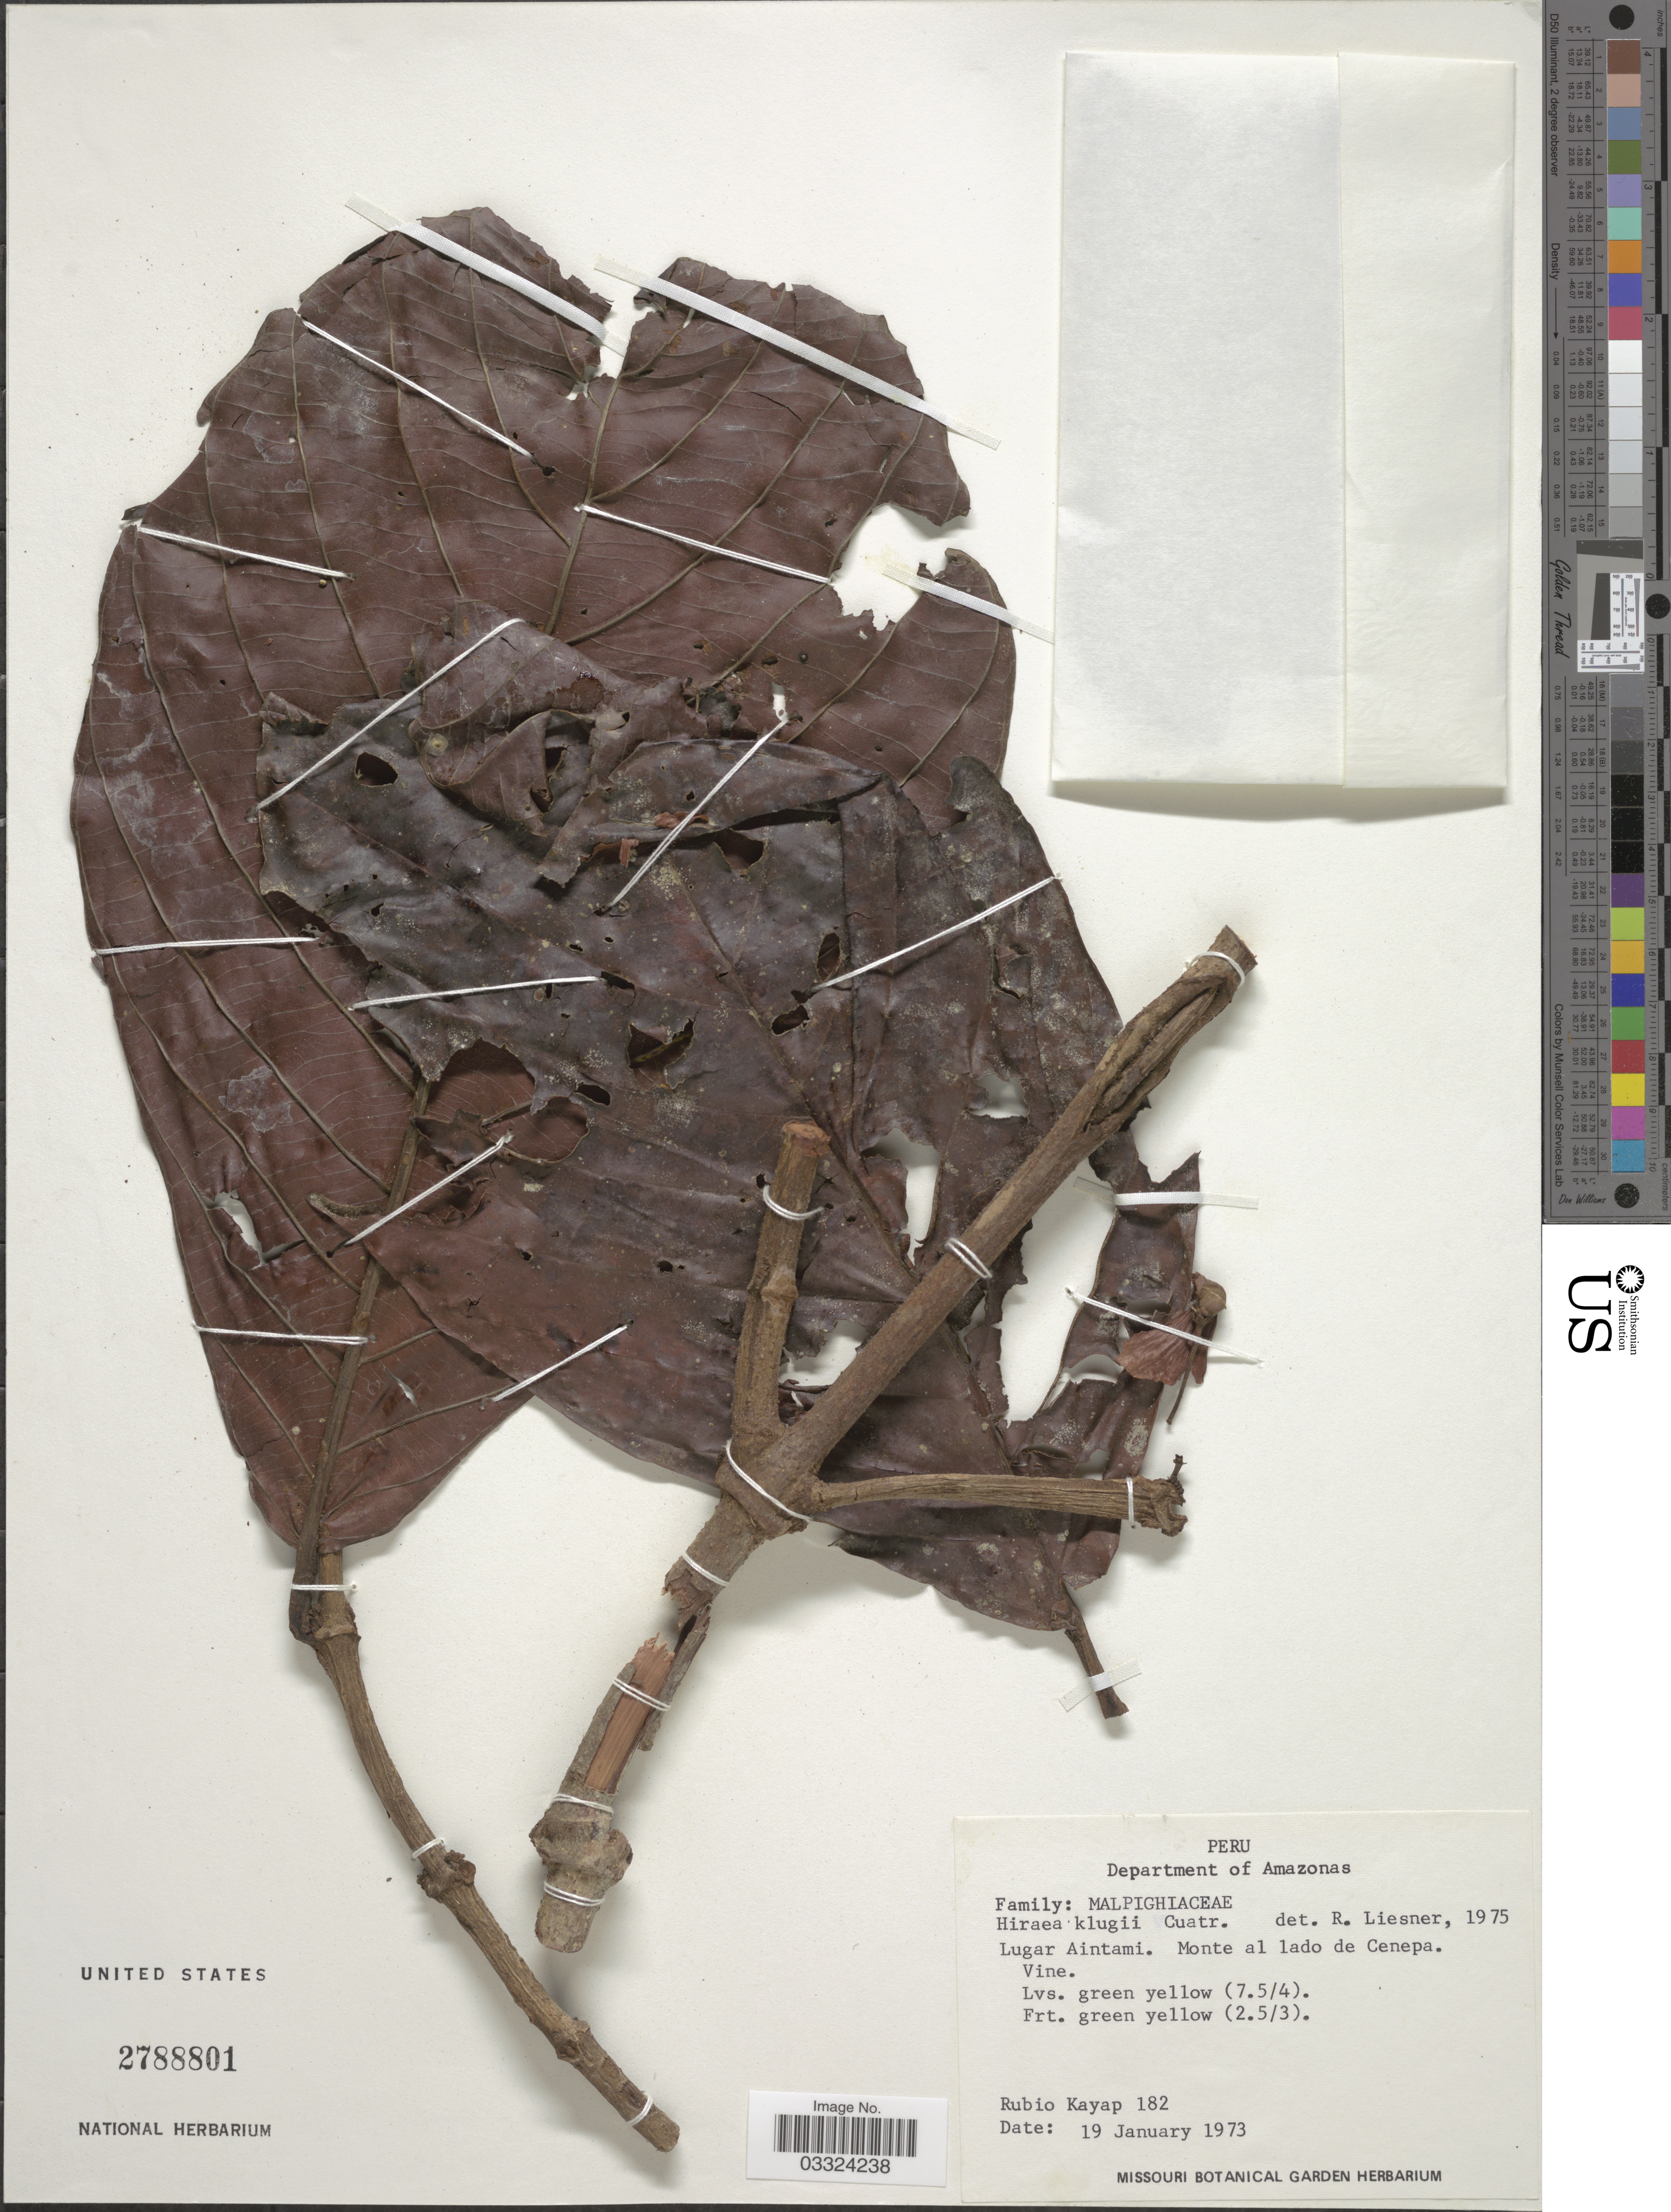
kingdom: Plantae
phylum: Tracheophyta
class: Magnoliopsida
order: Malpighiales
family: Malpighiaceae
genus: Hiraea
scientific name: Hiraea klugii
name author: Cuatrec.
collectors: R. Kayap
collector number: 182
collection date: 1973-01-19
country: Peru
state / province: Amazonas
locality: Department of Amazonas. Lugar Aintami. Monte al lado de Cenepa.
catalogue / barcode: US 2788801